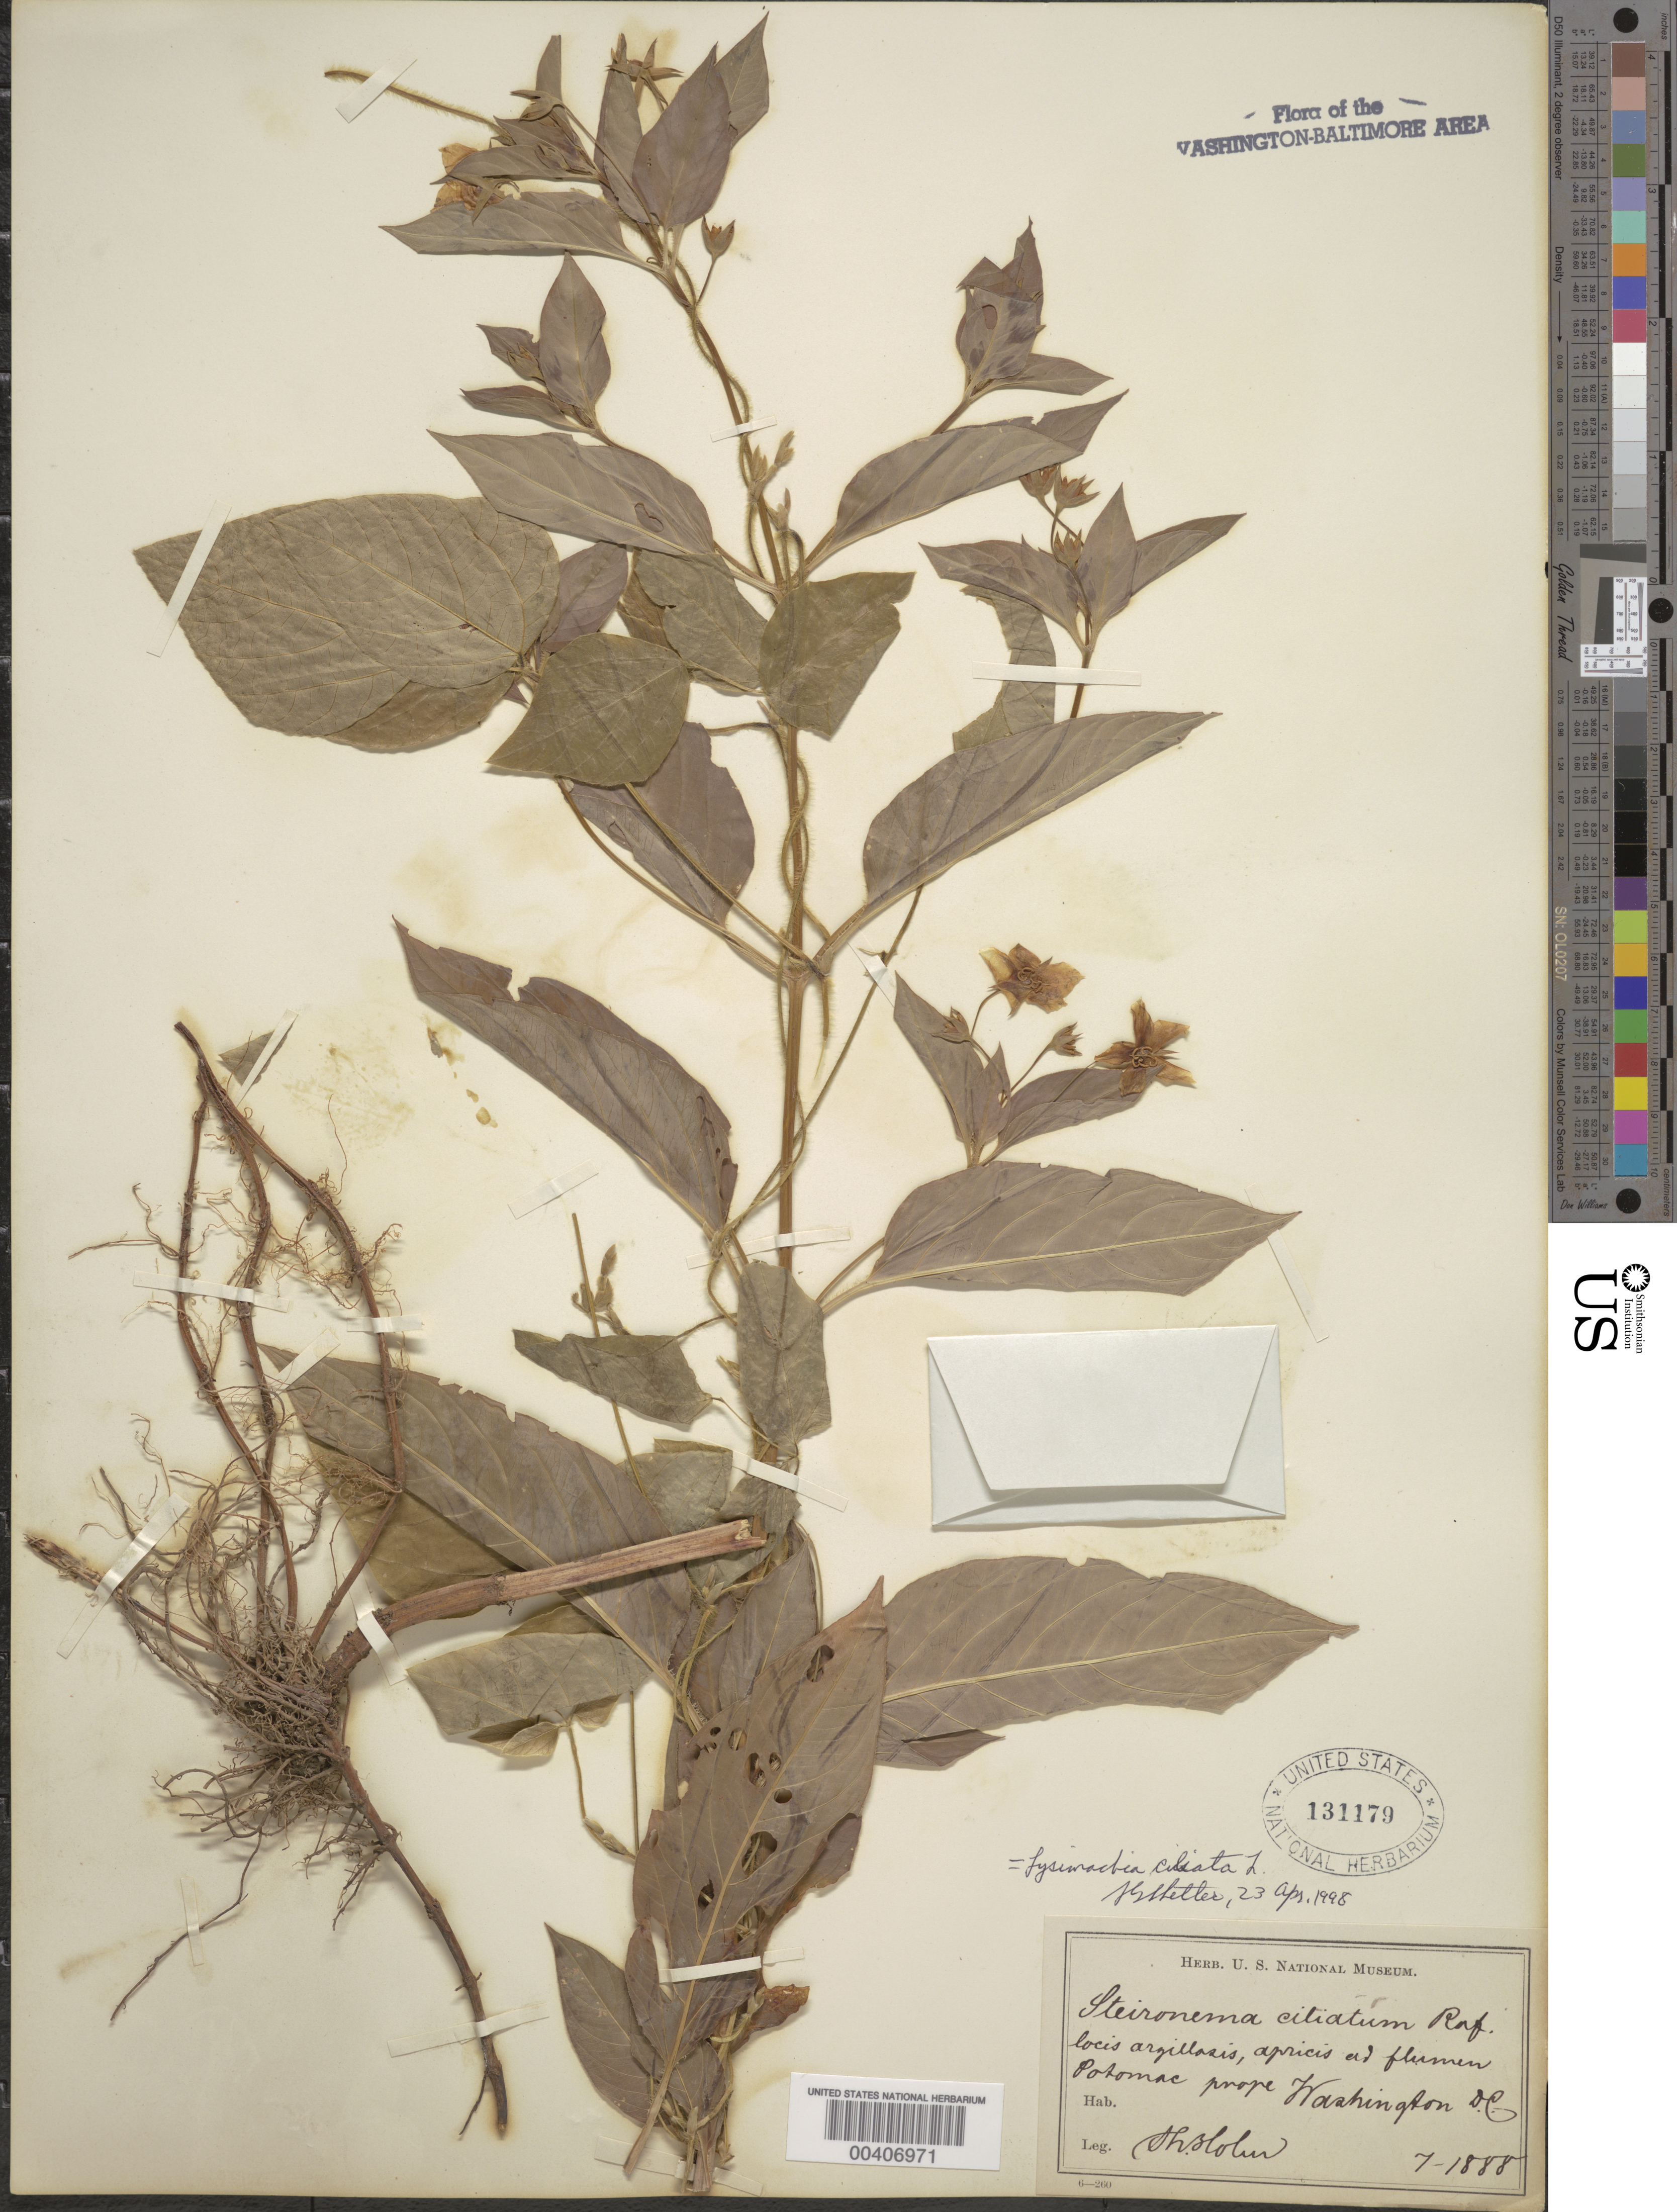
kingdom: Plantae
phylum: Tracheophyta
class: Magnoliopsida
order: Ericales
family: Primulaceae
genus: Lysimachia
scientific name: Lysimachia ciliata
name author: L.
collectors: T. Holm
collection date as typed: Jul 1888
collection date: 1888-07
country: United States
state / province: District of Columbia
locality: Washington DC area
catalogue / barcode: US 131179